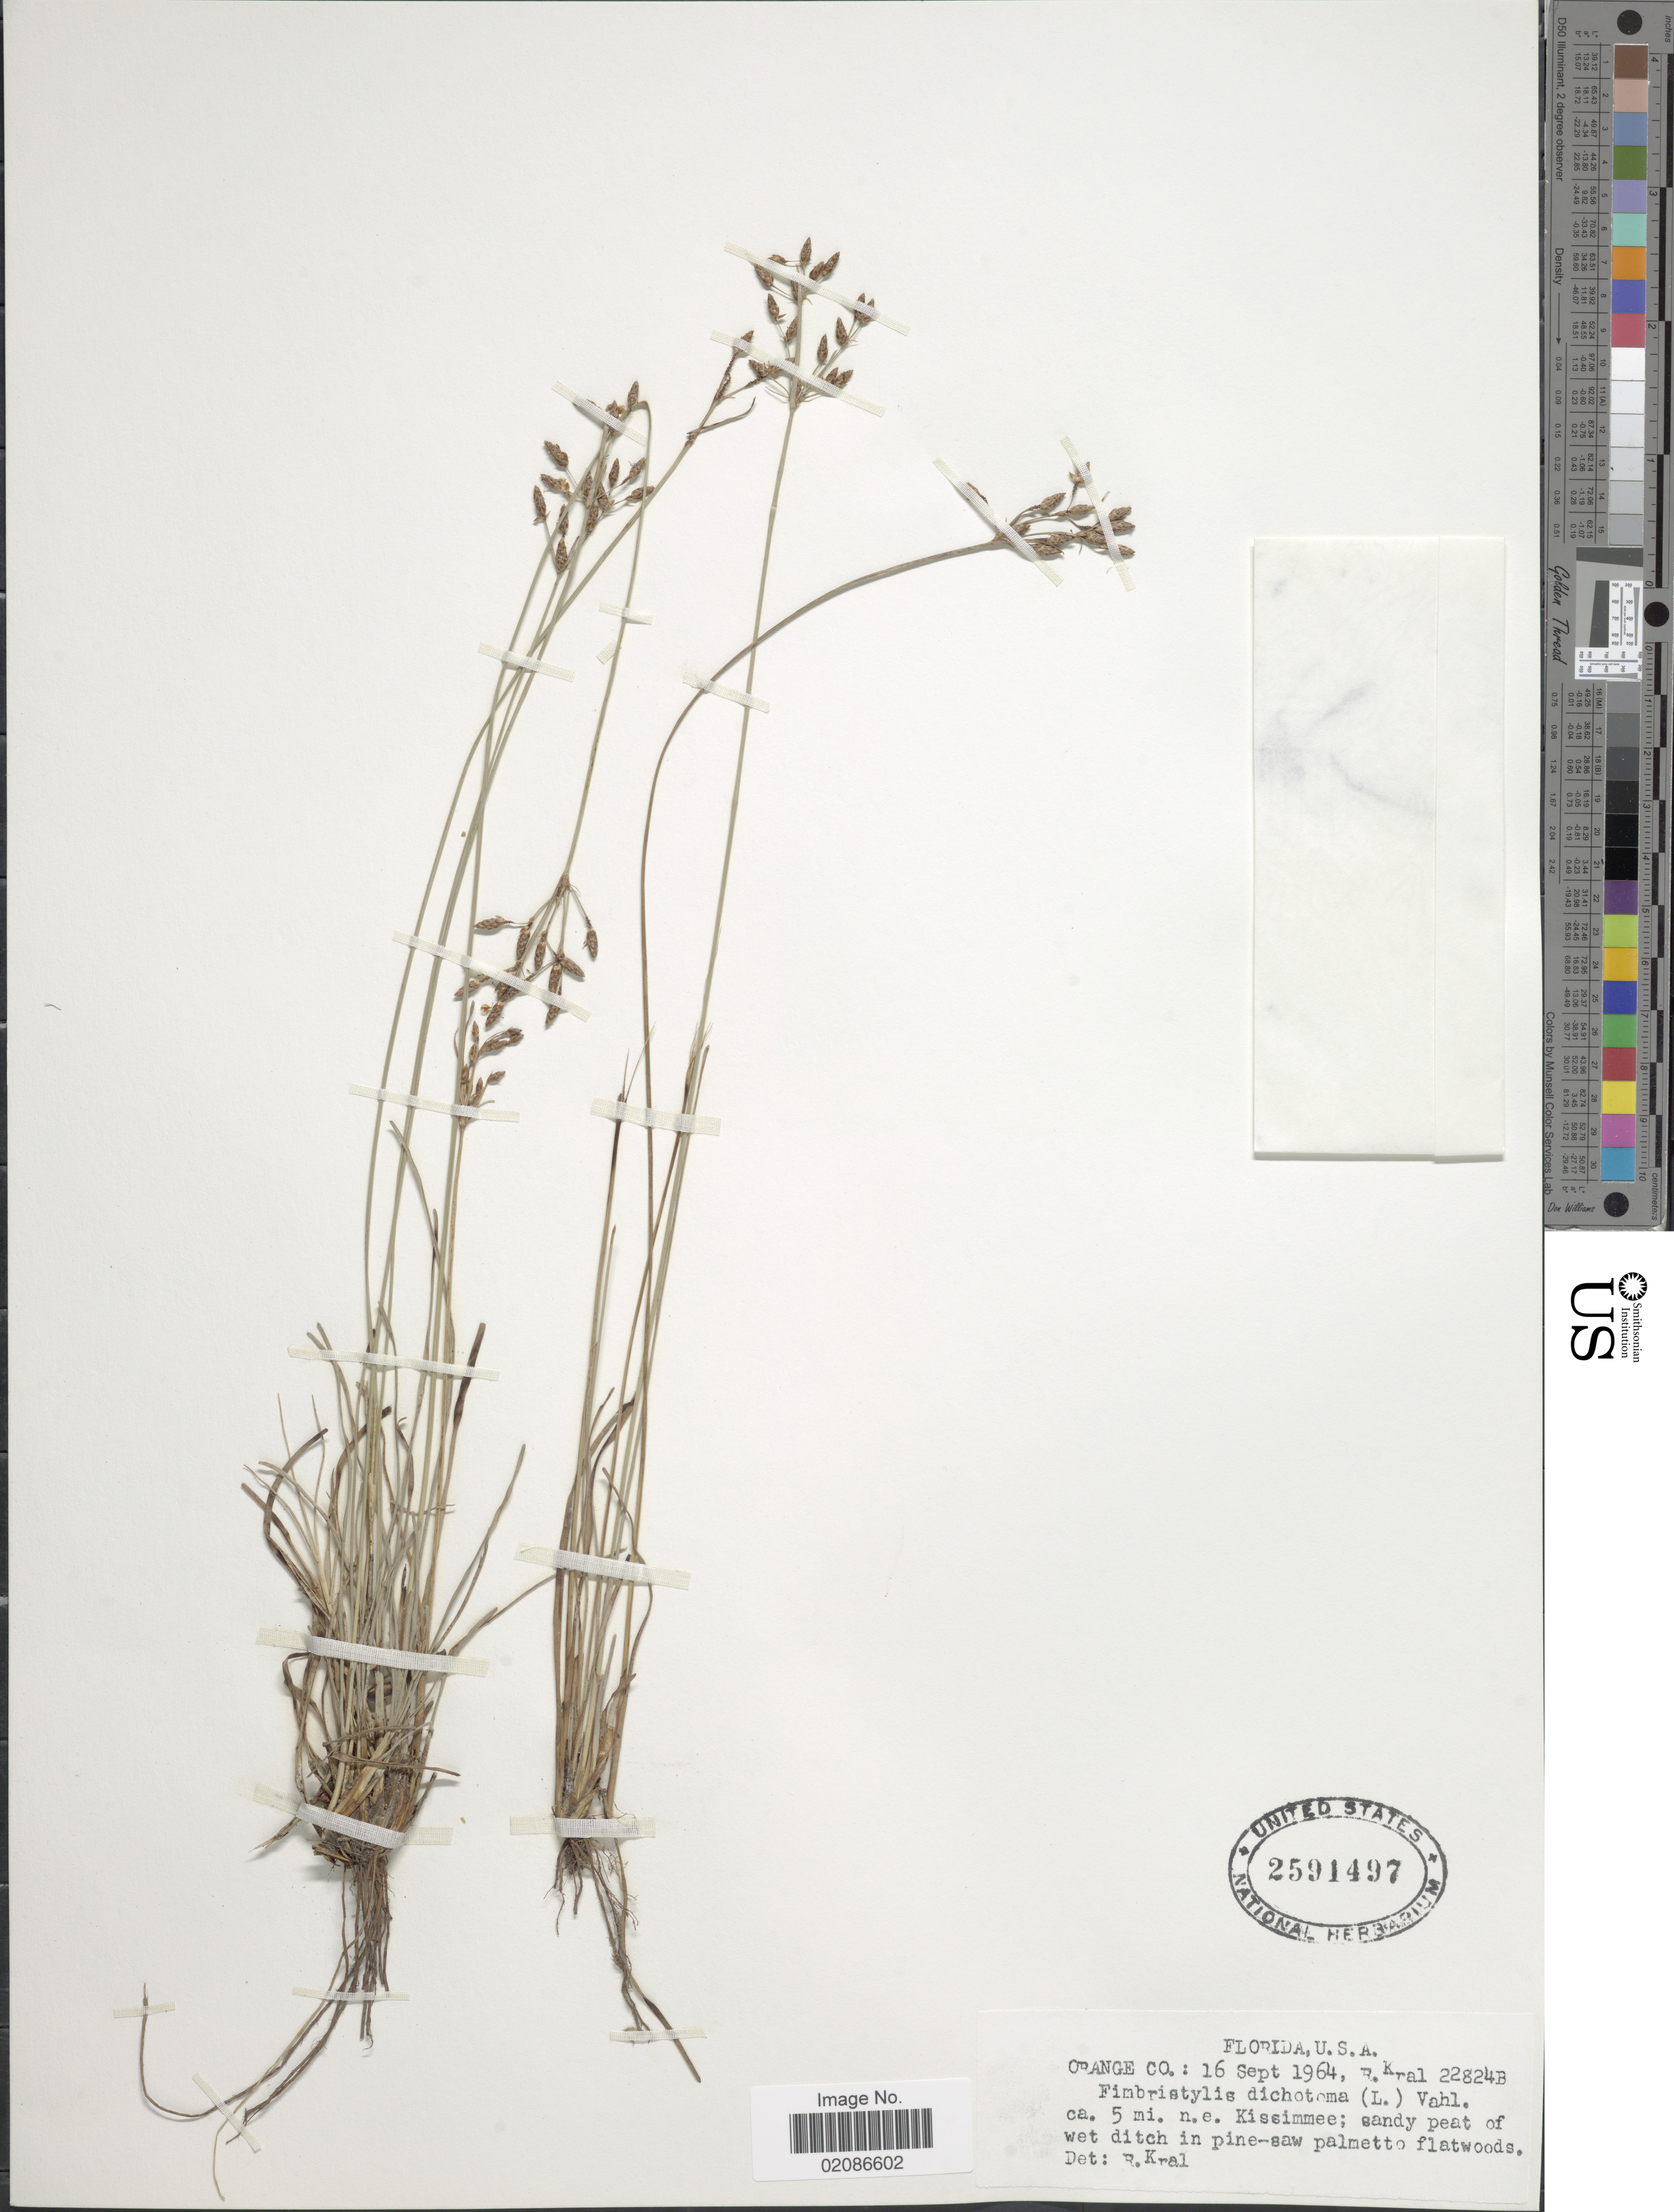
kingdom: Plantae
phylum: Tracheophyta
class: Liliopsida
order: Poales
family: Cyperaceae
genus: Fimbristylis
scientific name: Fimbristylis dichotoma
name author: (L.) Vahl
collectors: R. Kral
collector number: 22824B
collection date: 1964-09-16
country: United States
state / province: Florida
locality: U.S.A. Orange Co.: ca. 5 mi. n.e. Kissimmee; sandy peat of wet ditch in pine-saw palmetto flatwoods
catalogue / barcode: US 2591497